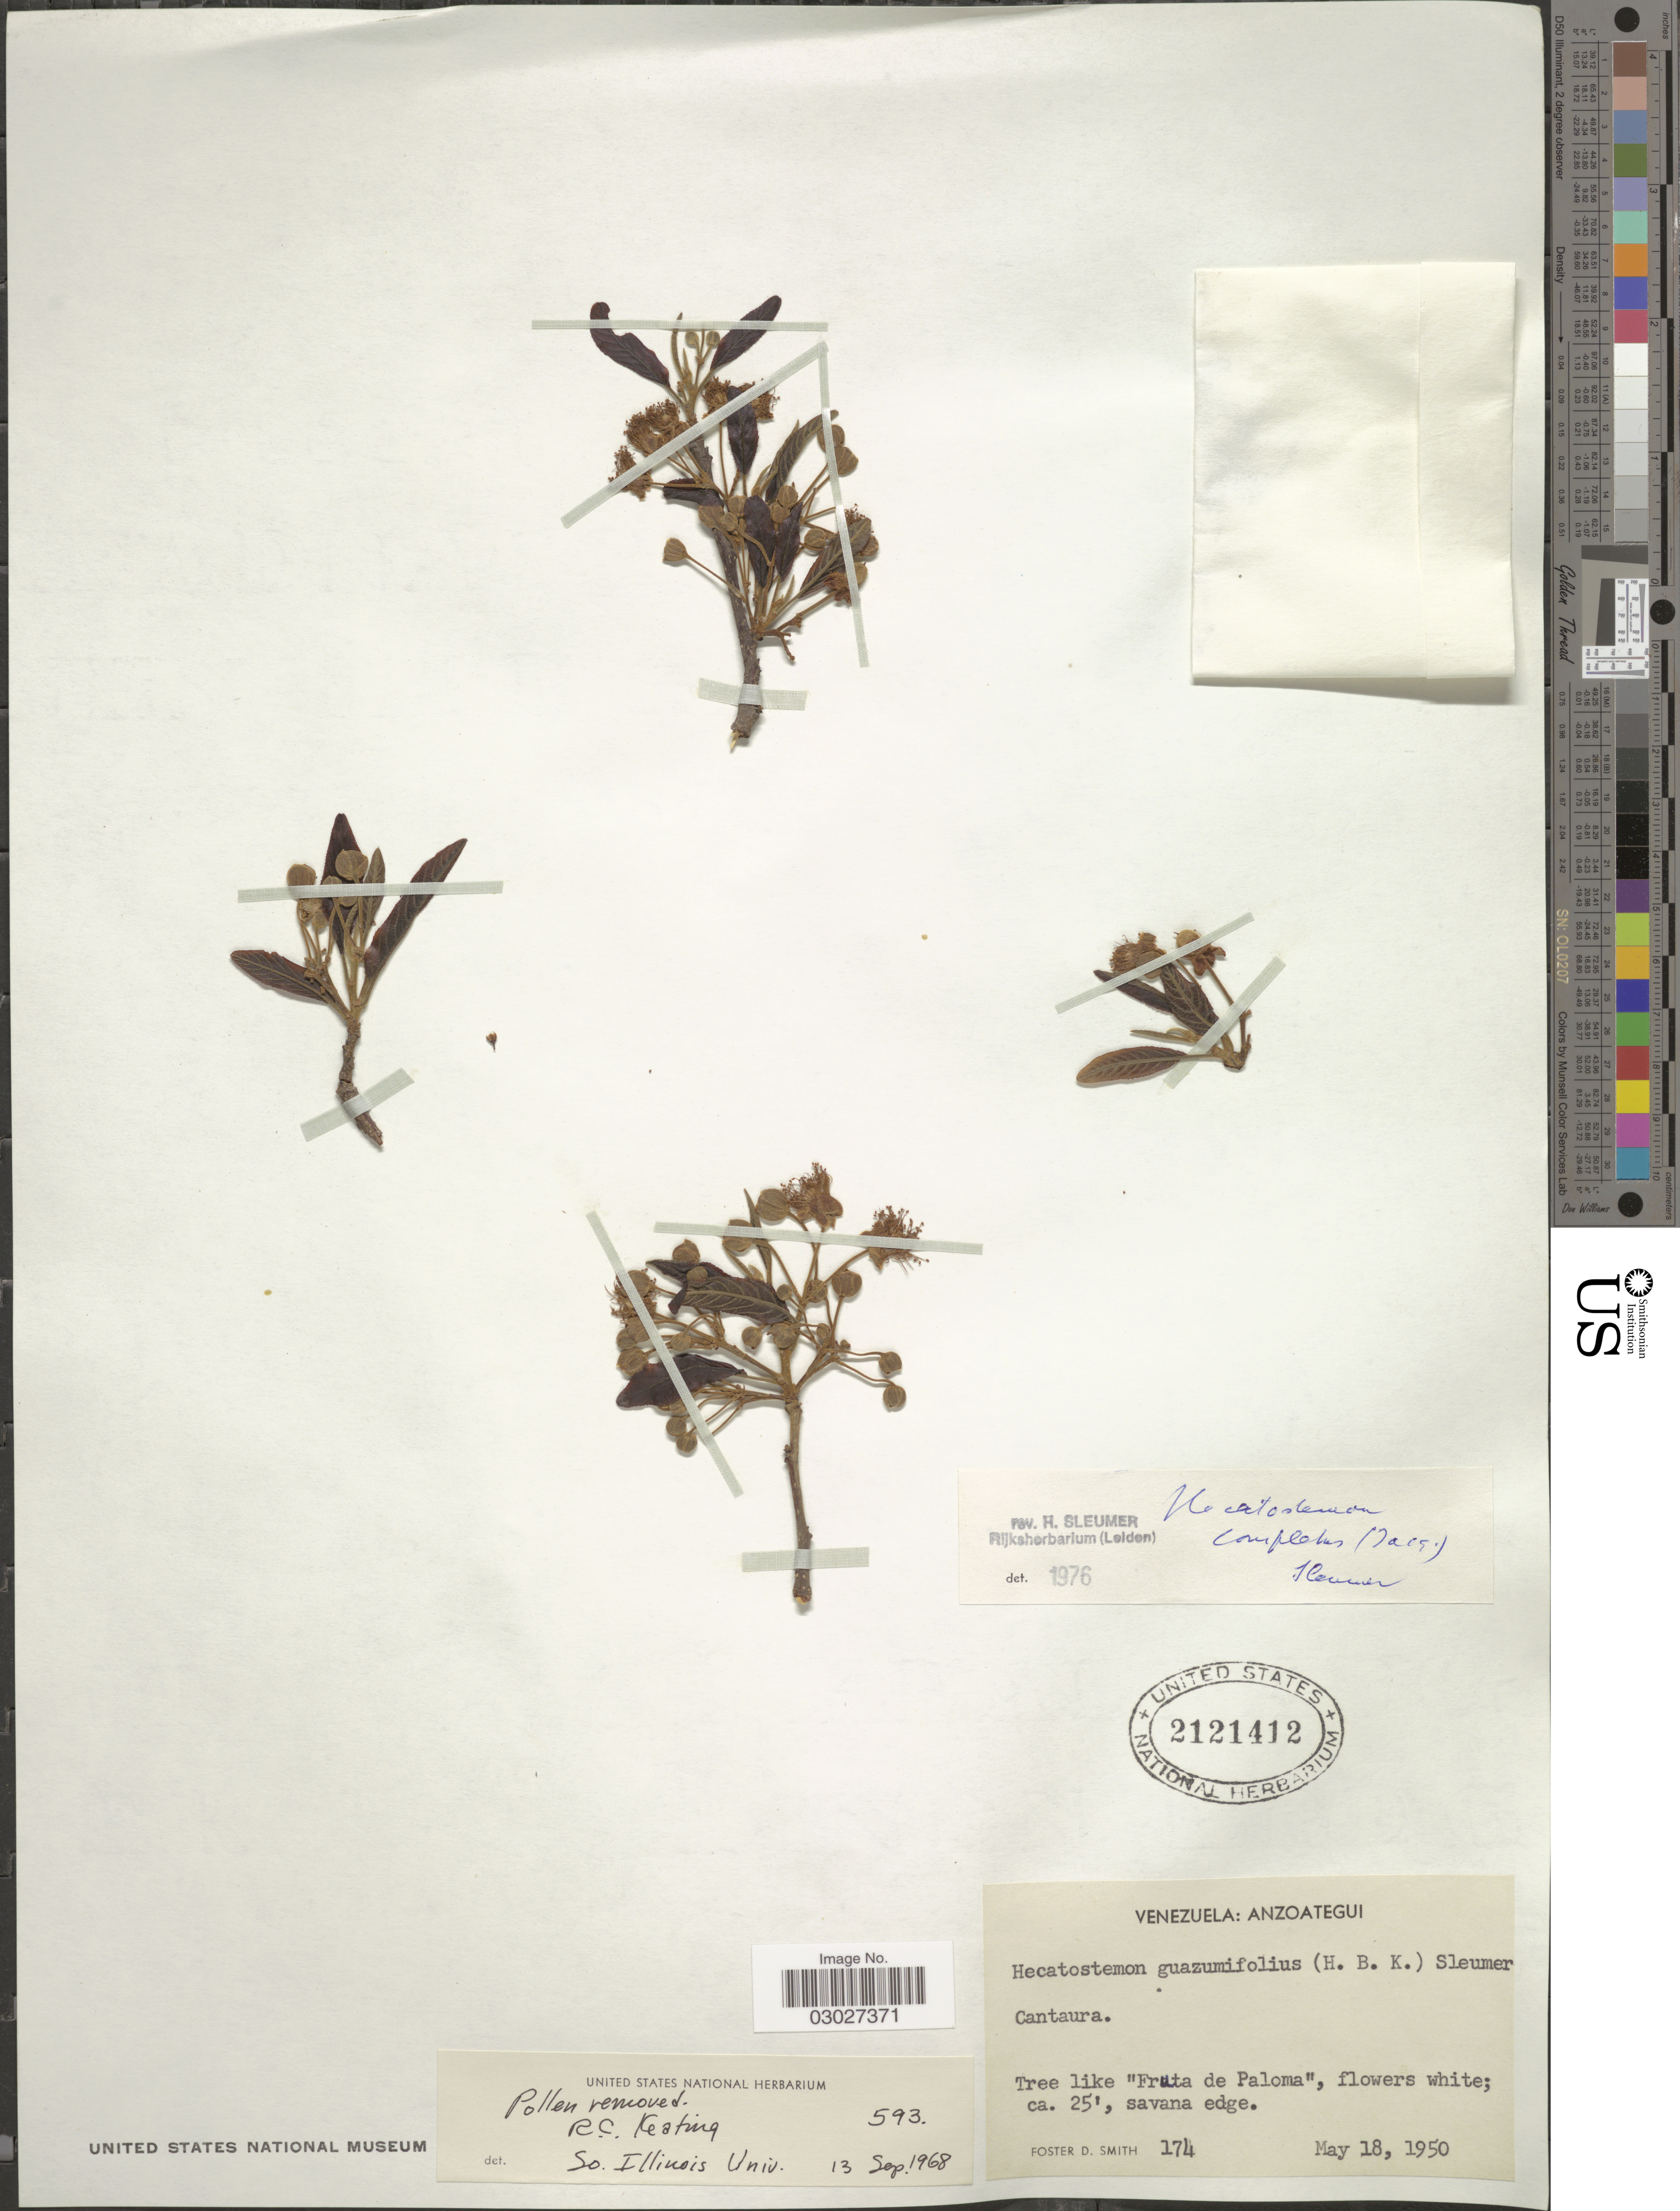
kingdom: Plantae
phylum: Tracheophyta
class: Magnoliopsida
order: Malpighiales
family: Salicaceae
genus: Casearia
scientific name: Casearia completa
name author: (Jacq.) T. Samar. & M.H. Alford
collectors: F. Smith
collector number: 174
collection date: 1950-05-18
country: Venezuela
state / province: Anzoategui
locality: Cantaura.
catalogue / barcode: US 2121412